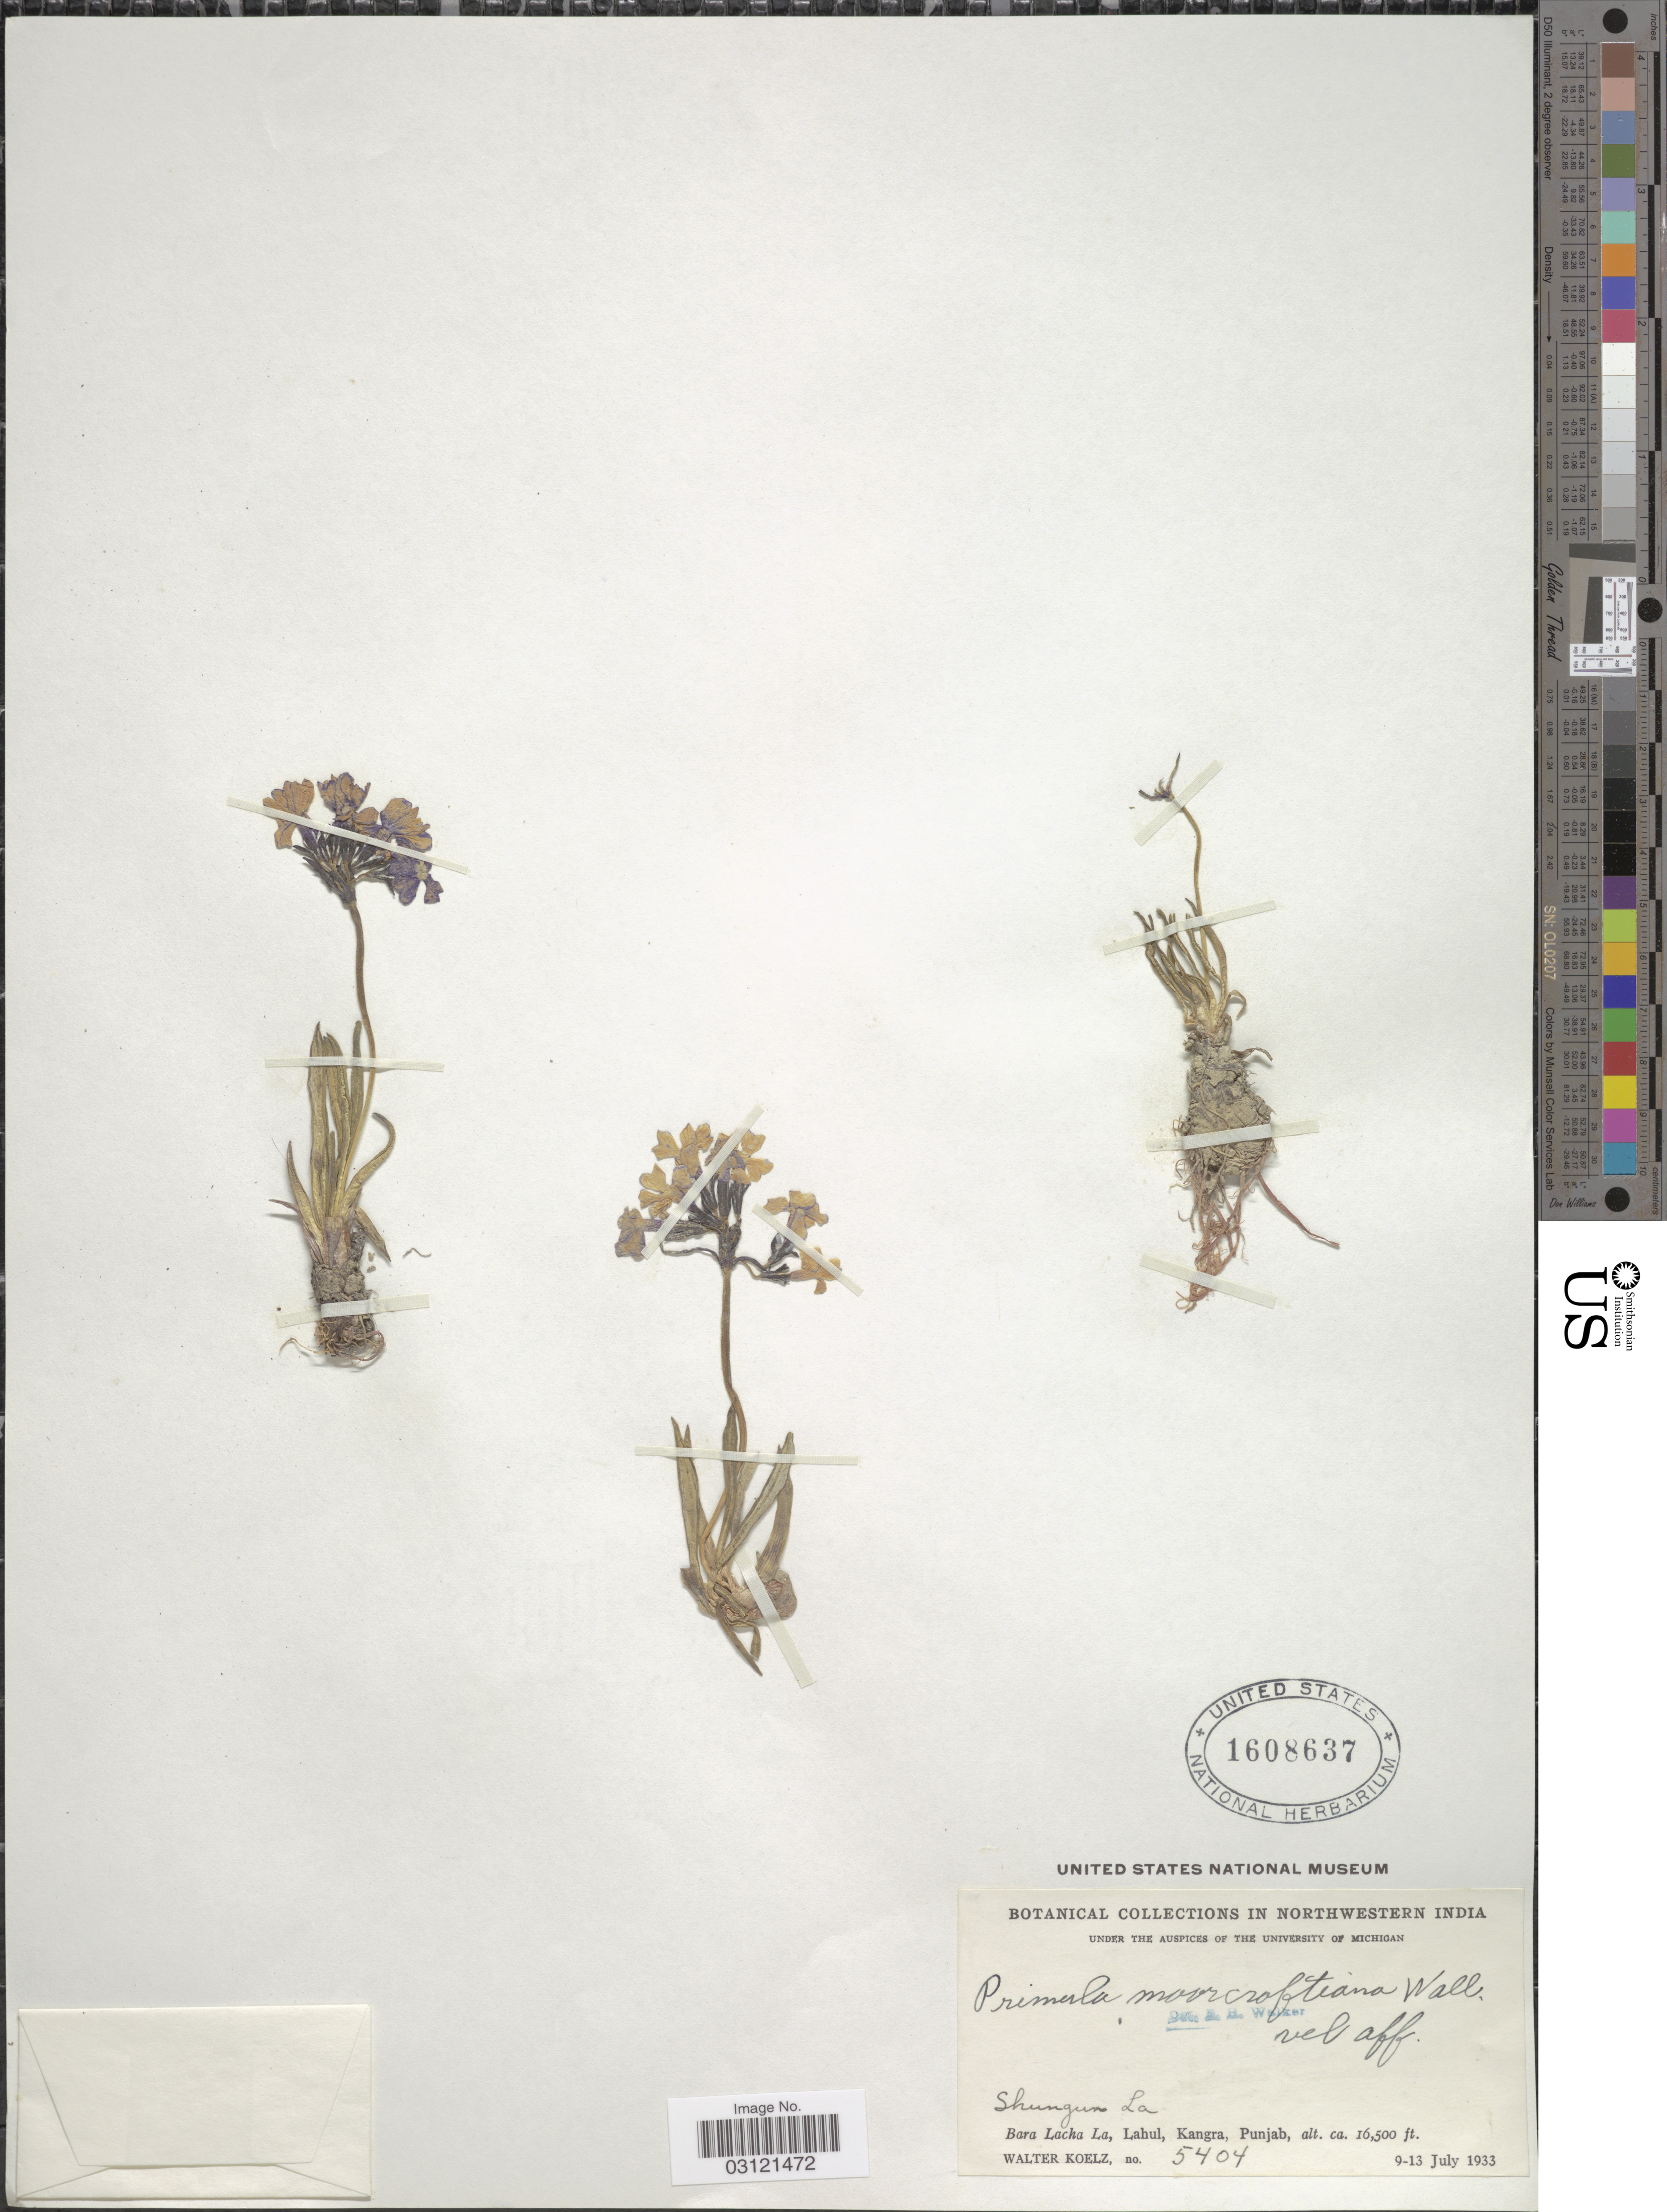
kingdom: Plantae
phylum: Tracheophyta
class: Magnoliopsida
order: Ericales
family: Primulaceae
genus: Primula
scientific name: Primula moorcroftiana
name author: Wall. ex Klatt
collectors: W. N. Koelz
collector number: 5404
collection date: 1933-07-09/1933-07-13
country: India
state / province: Punjab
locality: Northwestern India. Shungun La. Bara Lacha La, Lahul, Kangra.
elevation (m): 5029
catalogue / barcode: US 1608637